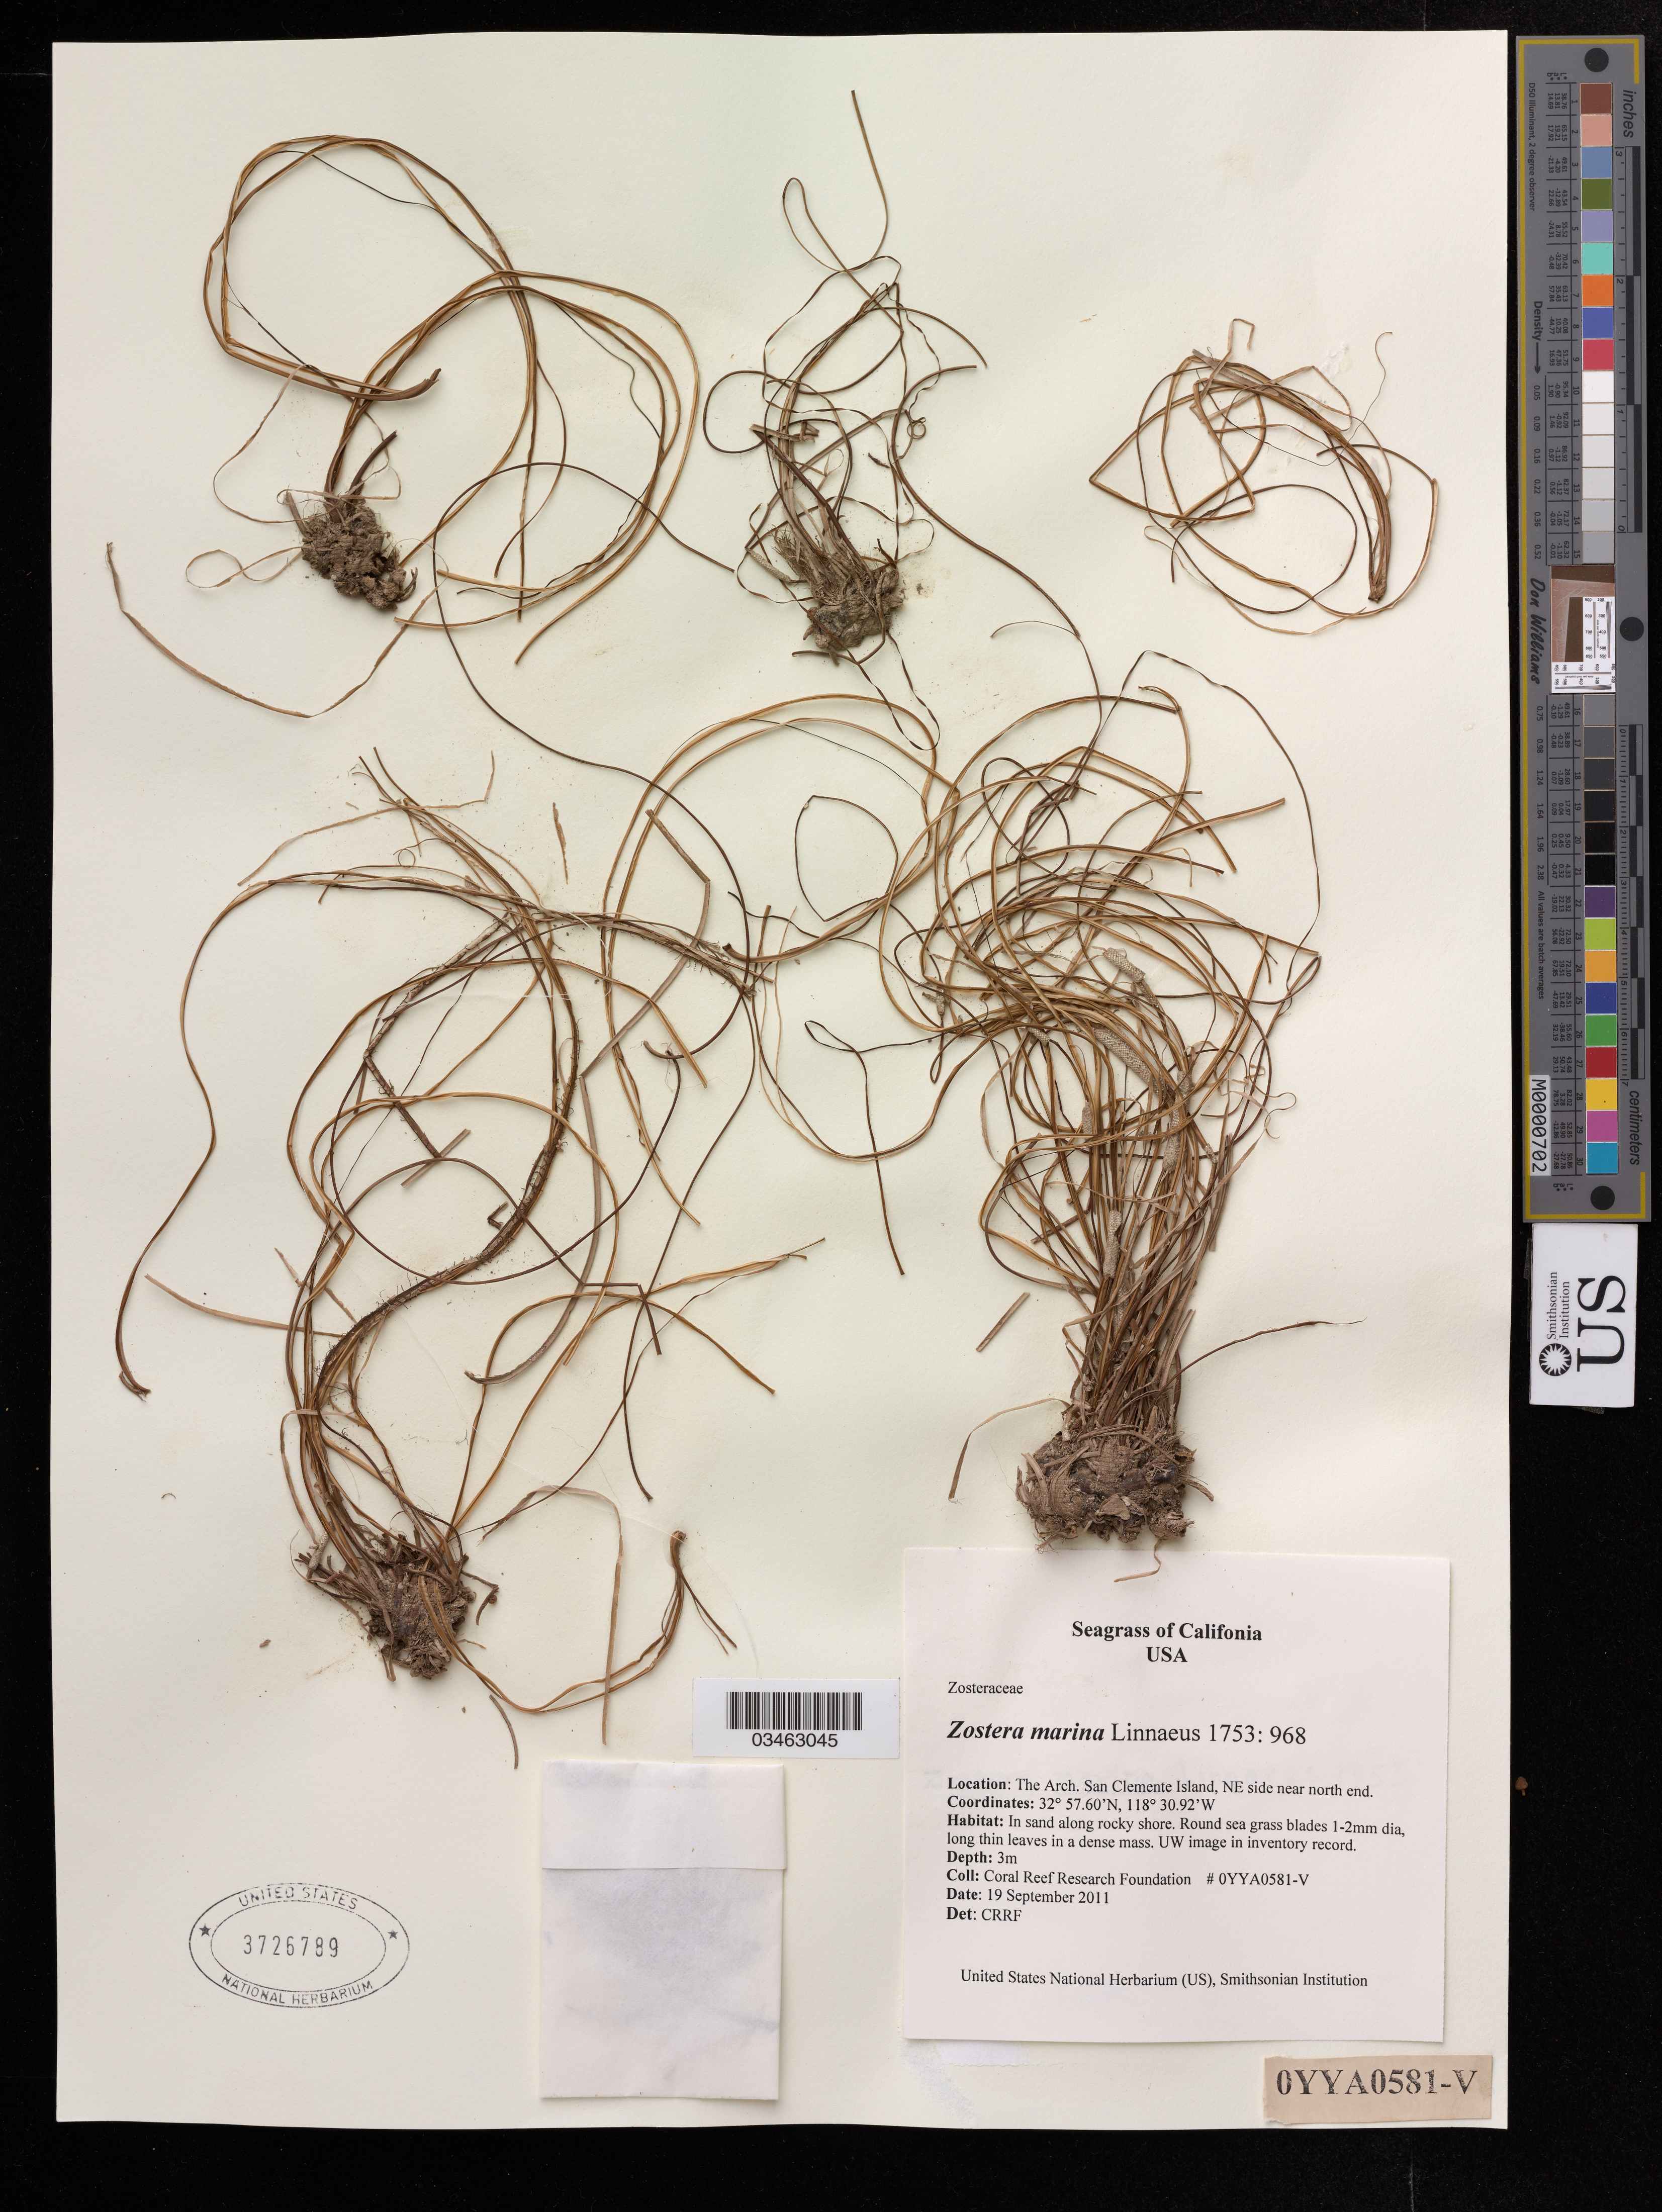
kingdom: Plantae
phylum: Tracheophyta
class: Liliopsida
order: Alismatales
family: Zosteraceae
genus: Zostera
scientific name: Zostera marina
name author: L.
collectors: Coral Reef Research Foundation (CRRF)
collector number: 0YYA0581-V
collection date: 2011-09-19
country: United States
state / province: California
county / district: Los Angeles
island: San Clemente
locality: San Clemente Isl, NE side near north end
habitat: Rocky shore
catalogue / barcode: US 3726789